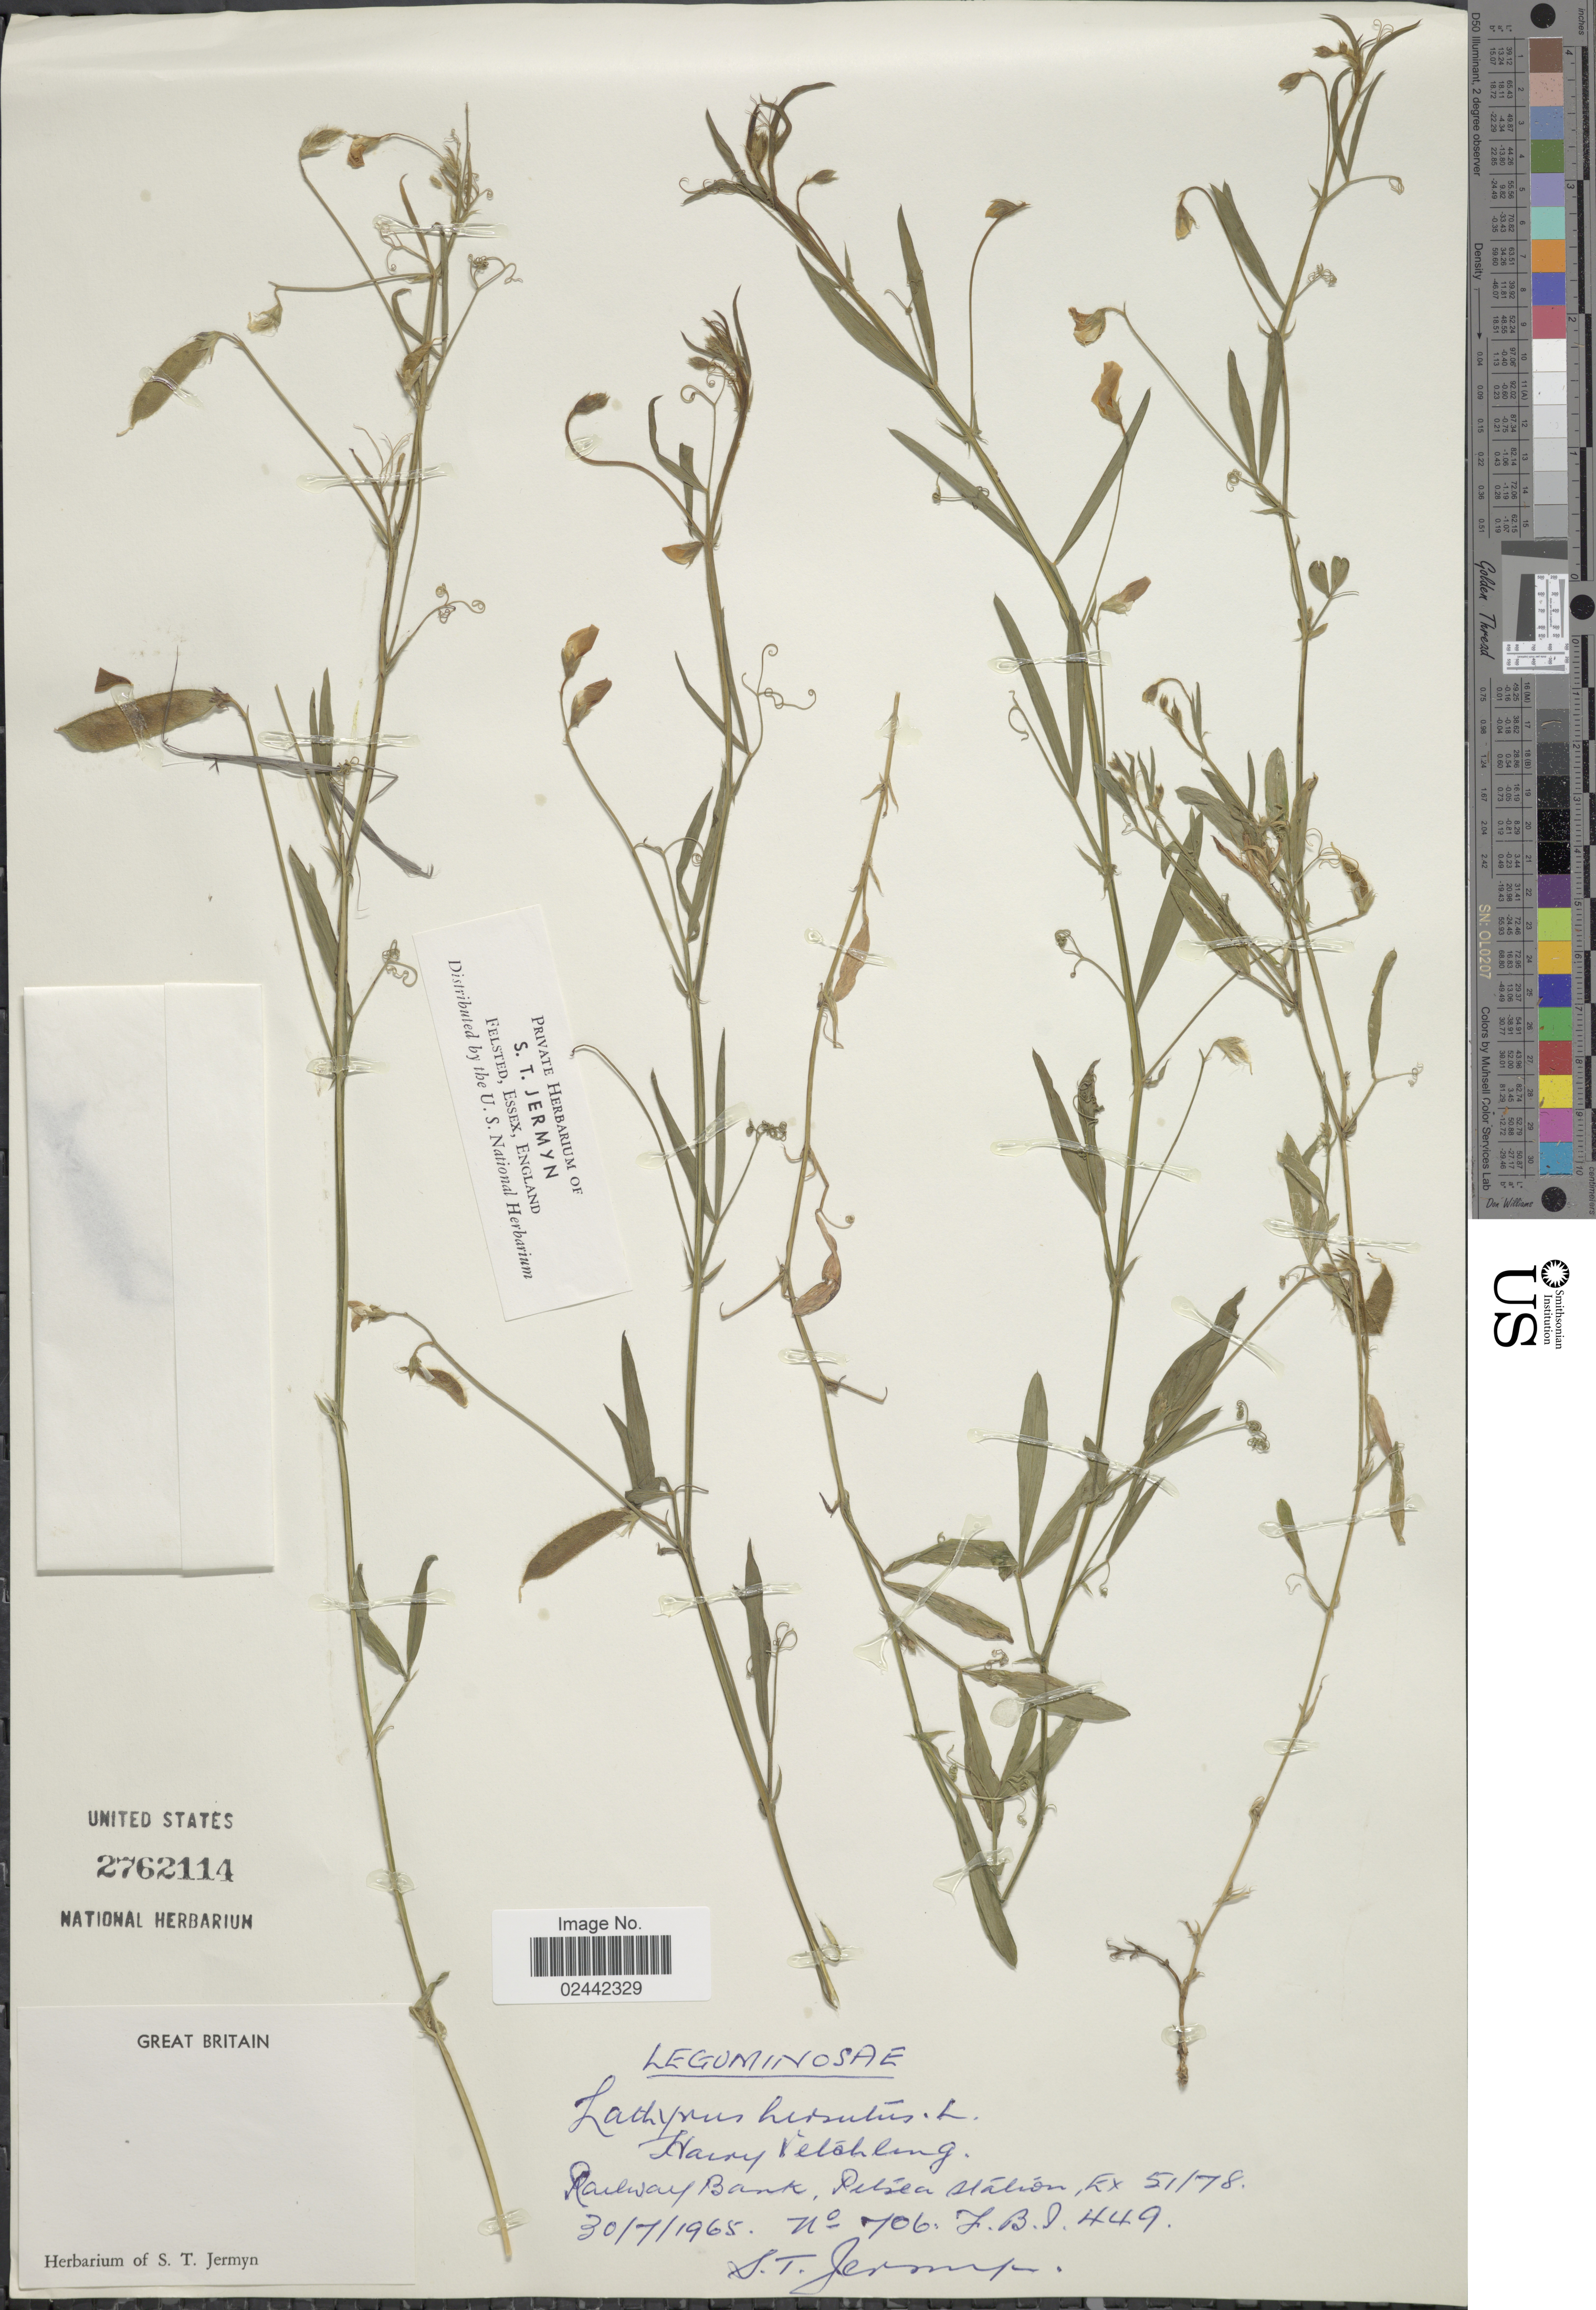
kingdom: Plantae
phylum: Tracheophyta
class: Magnoliopsida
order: Fabales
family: Fabaceae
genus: Lathyrus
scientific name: Lathyrus hirsutus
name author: L.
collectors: S. Jermyn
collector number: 706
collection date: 1965-07-30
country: United Kingdom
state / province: England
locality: Great Britain. Railway Bank, Pitsea Station, Ex. 51/78.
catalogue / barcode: US 2762114